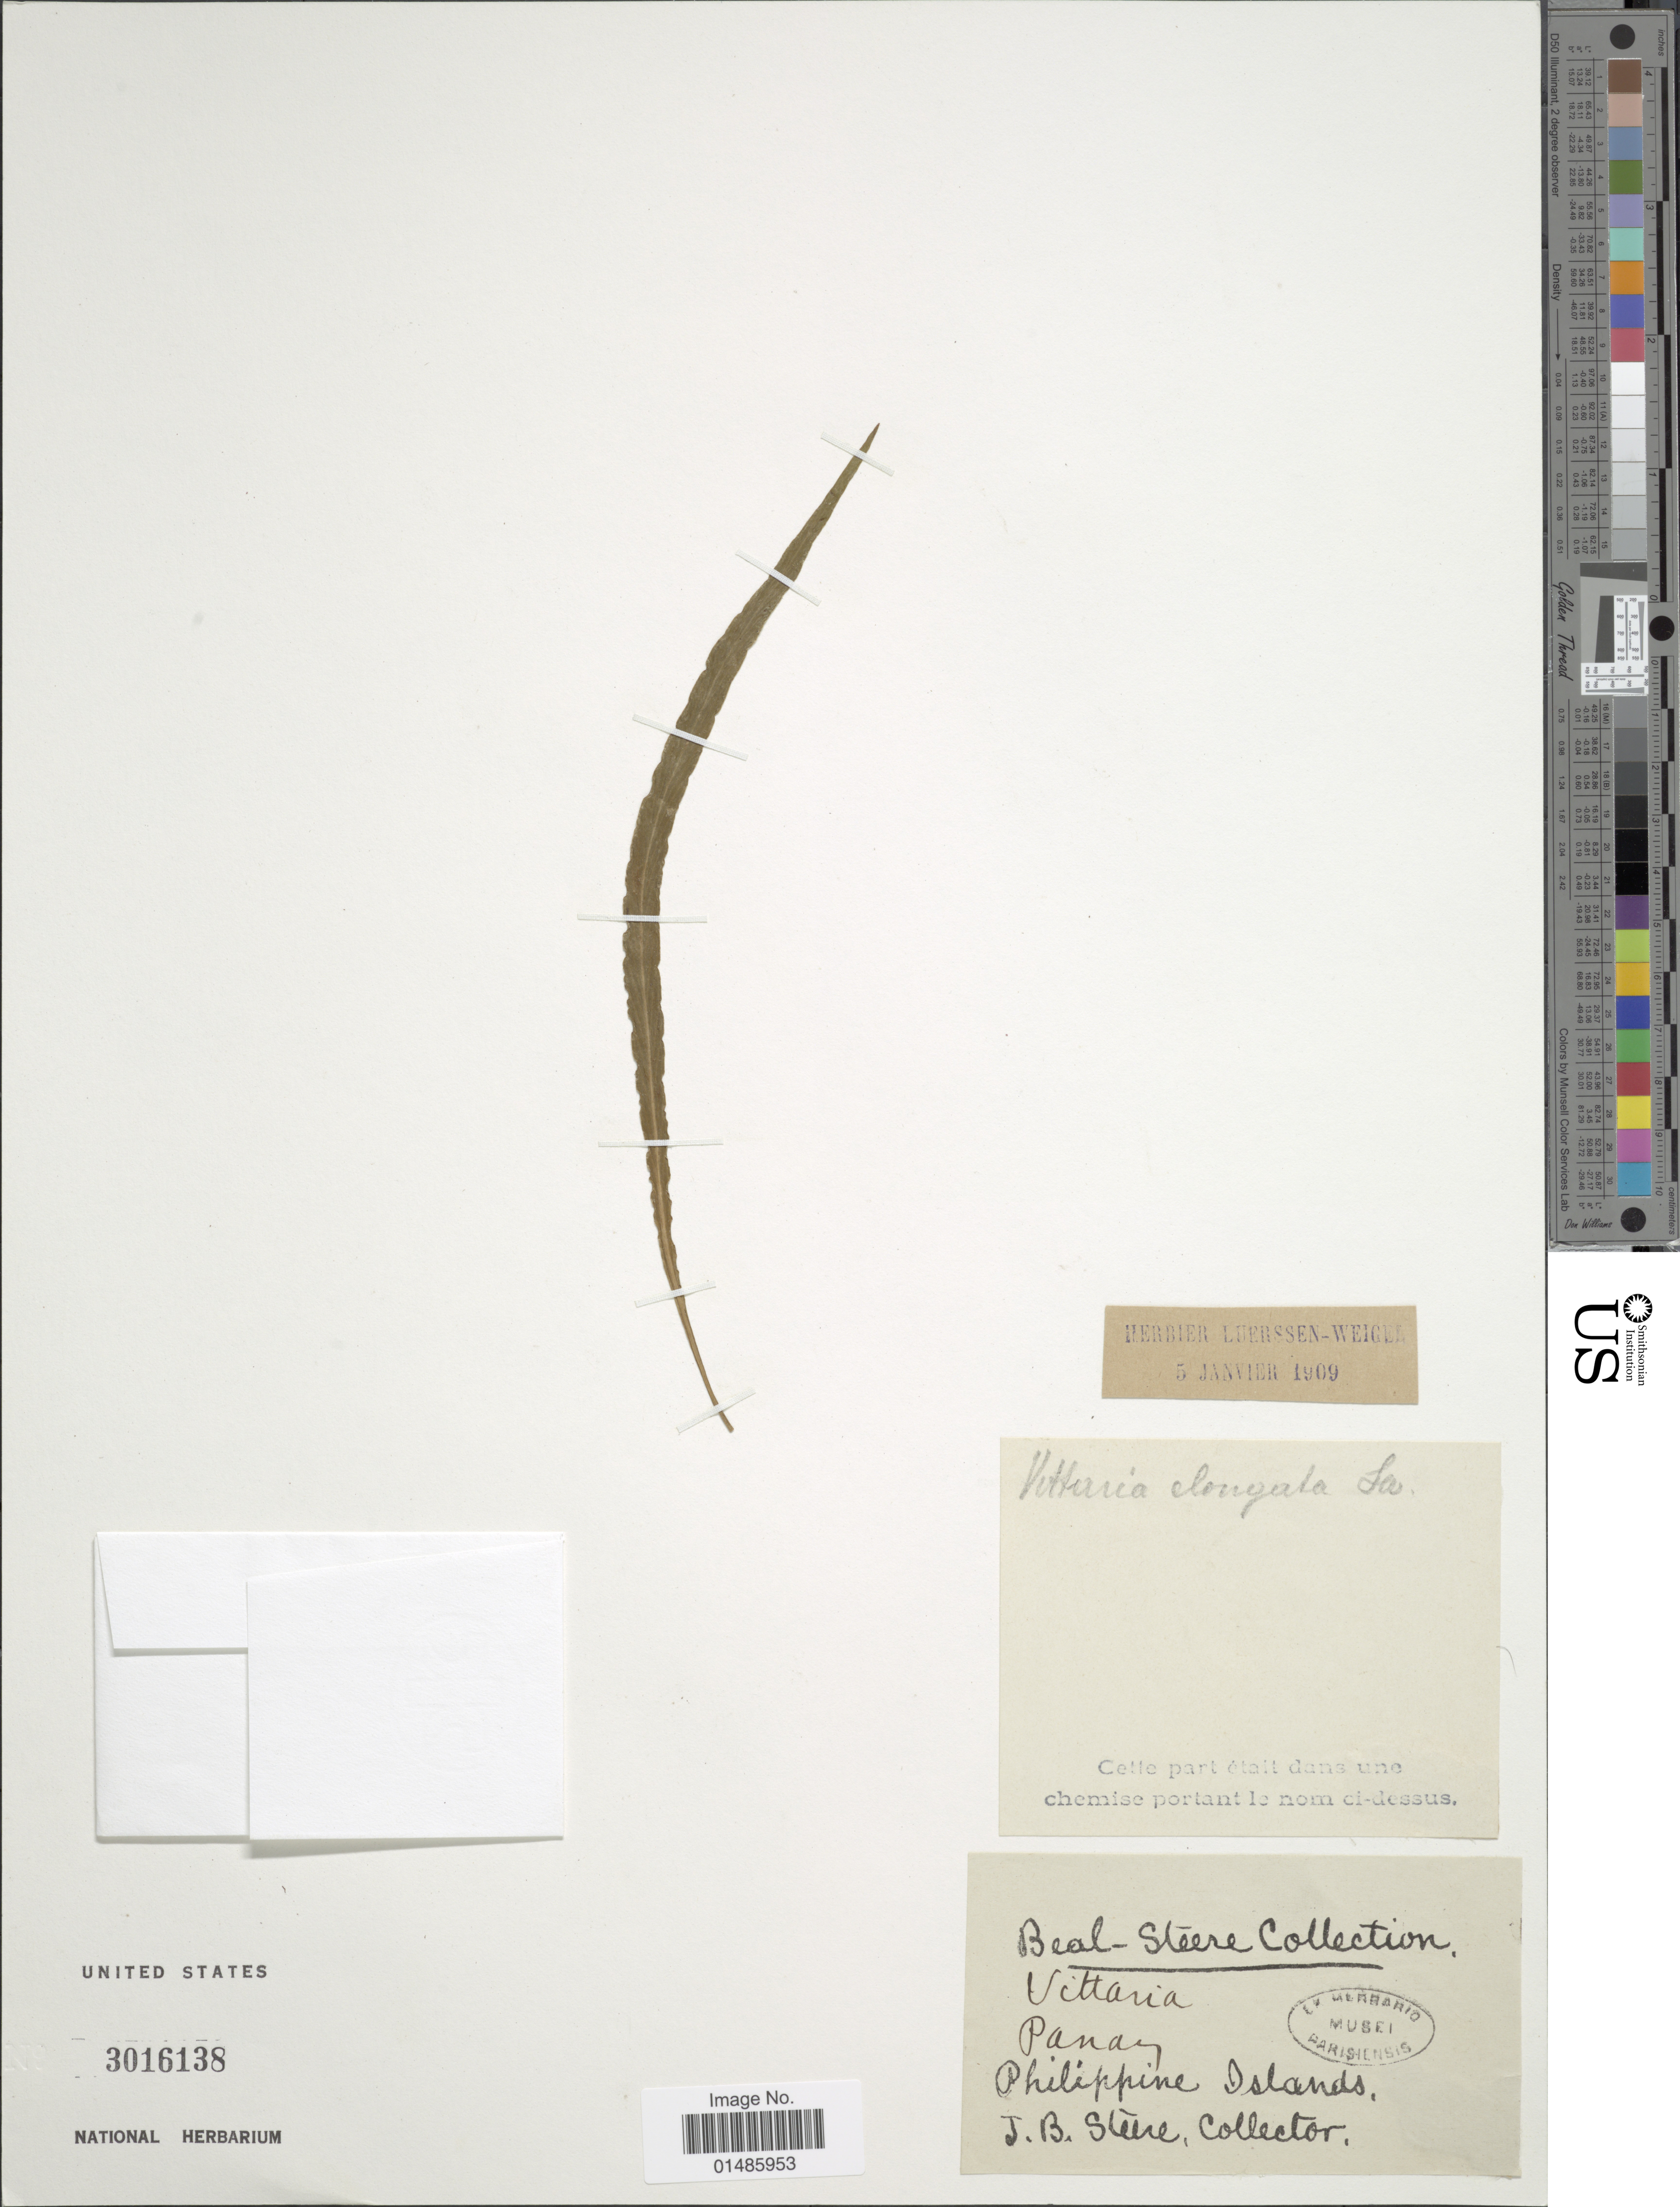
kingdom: Plantae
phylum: Tracheophyta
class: Polypodiopsida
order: Polypodiales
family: Pteridaceae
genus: Haplopteris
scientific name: Haplopteris crispomarginata comb. ined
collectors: J. B. Steere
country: Philippines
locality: Panay.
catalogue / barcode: US 3016138